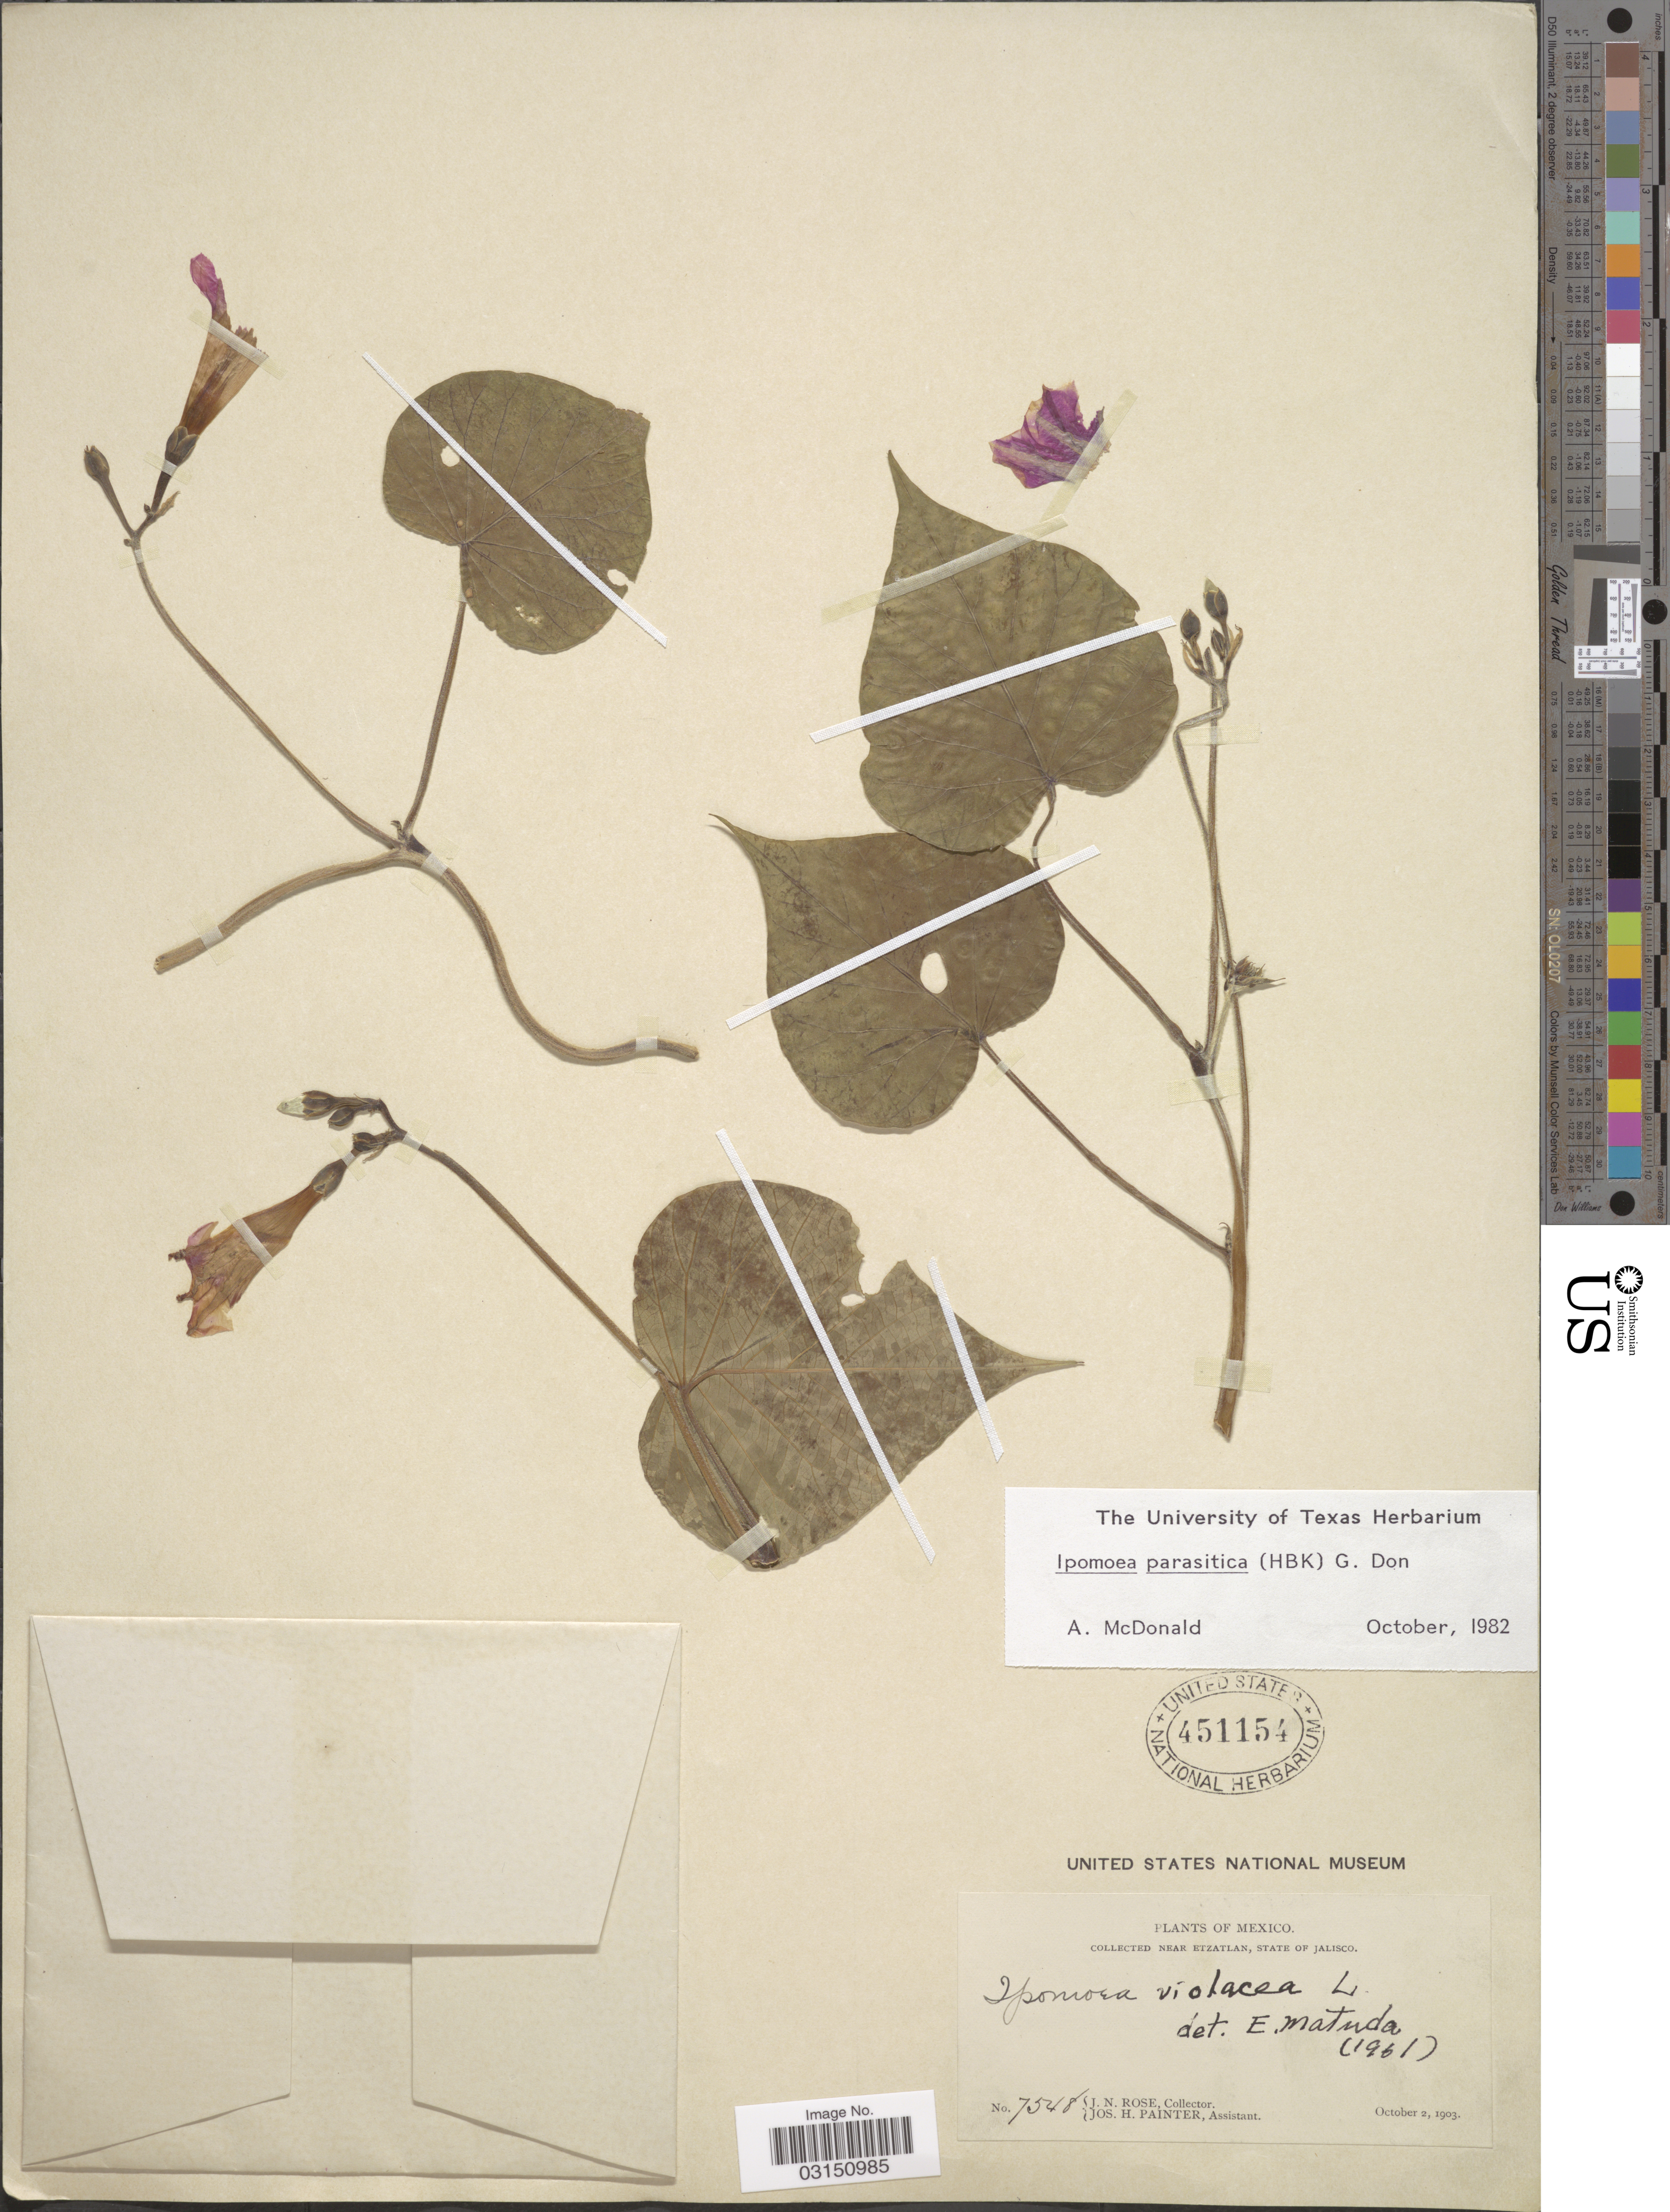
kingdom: Plantae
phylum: Tracheophyta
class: Magnoliopsida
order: Solanales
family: Convolvulaceae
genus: Ipomoea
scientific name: Ipomoea parasitica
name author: (Kunth) G. Don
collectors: J. N. Rose & J. H. Painter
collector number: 7548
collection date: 1903-10-02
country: Mexico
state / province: Jalisco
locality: Near Etzatlan.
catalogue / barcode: US 451154